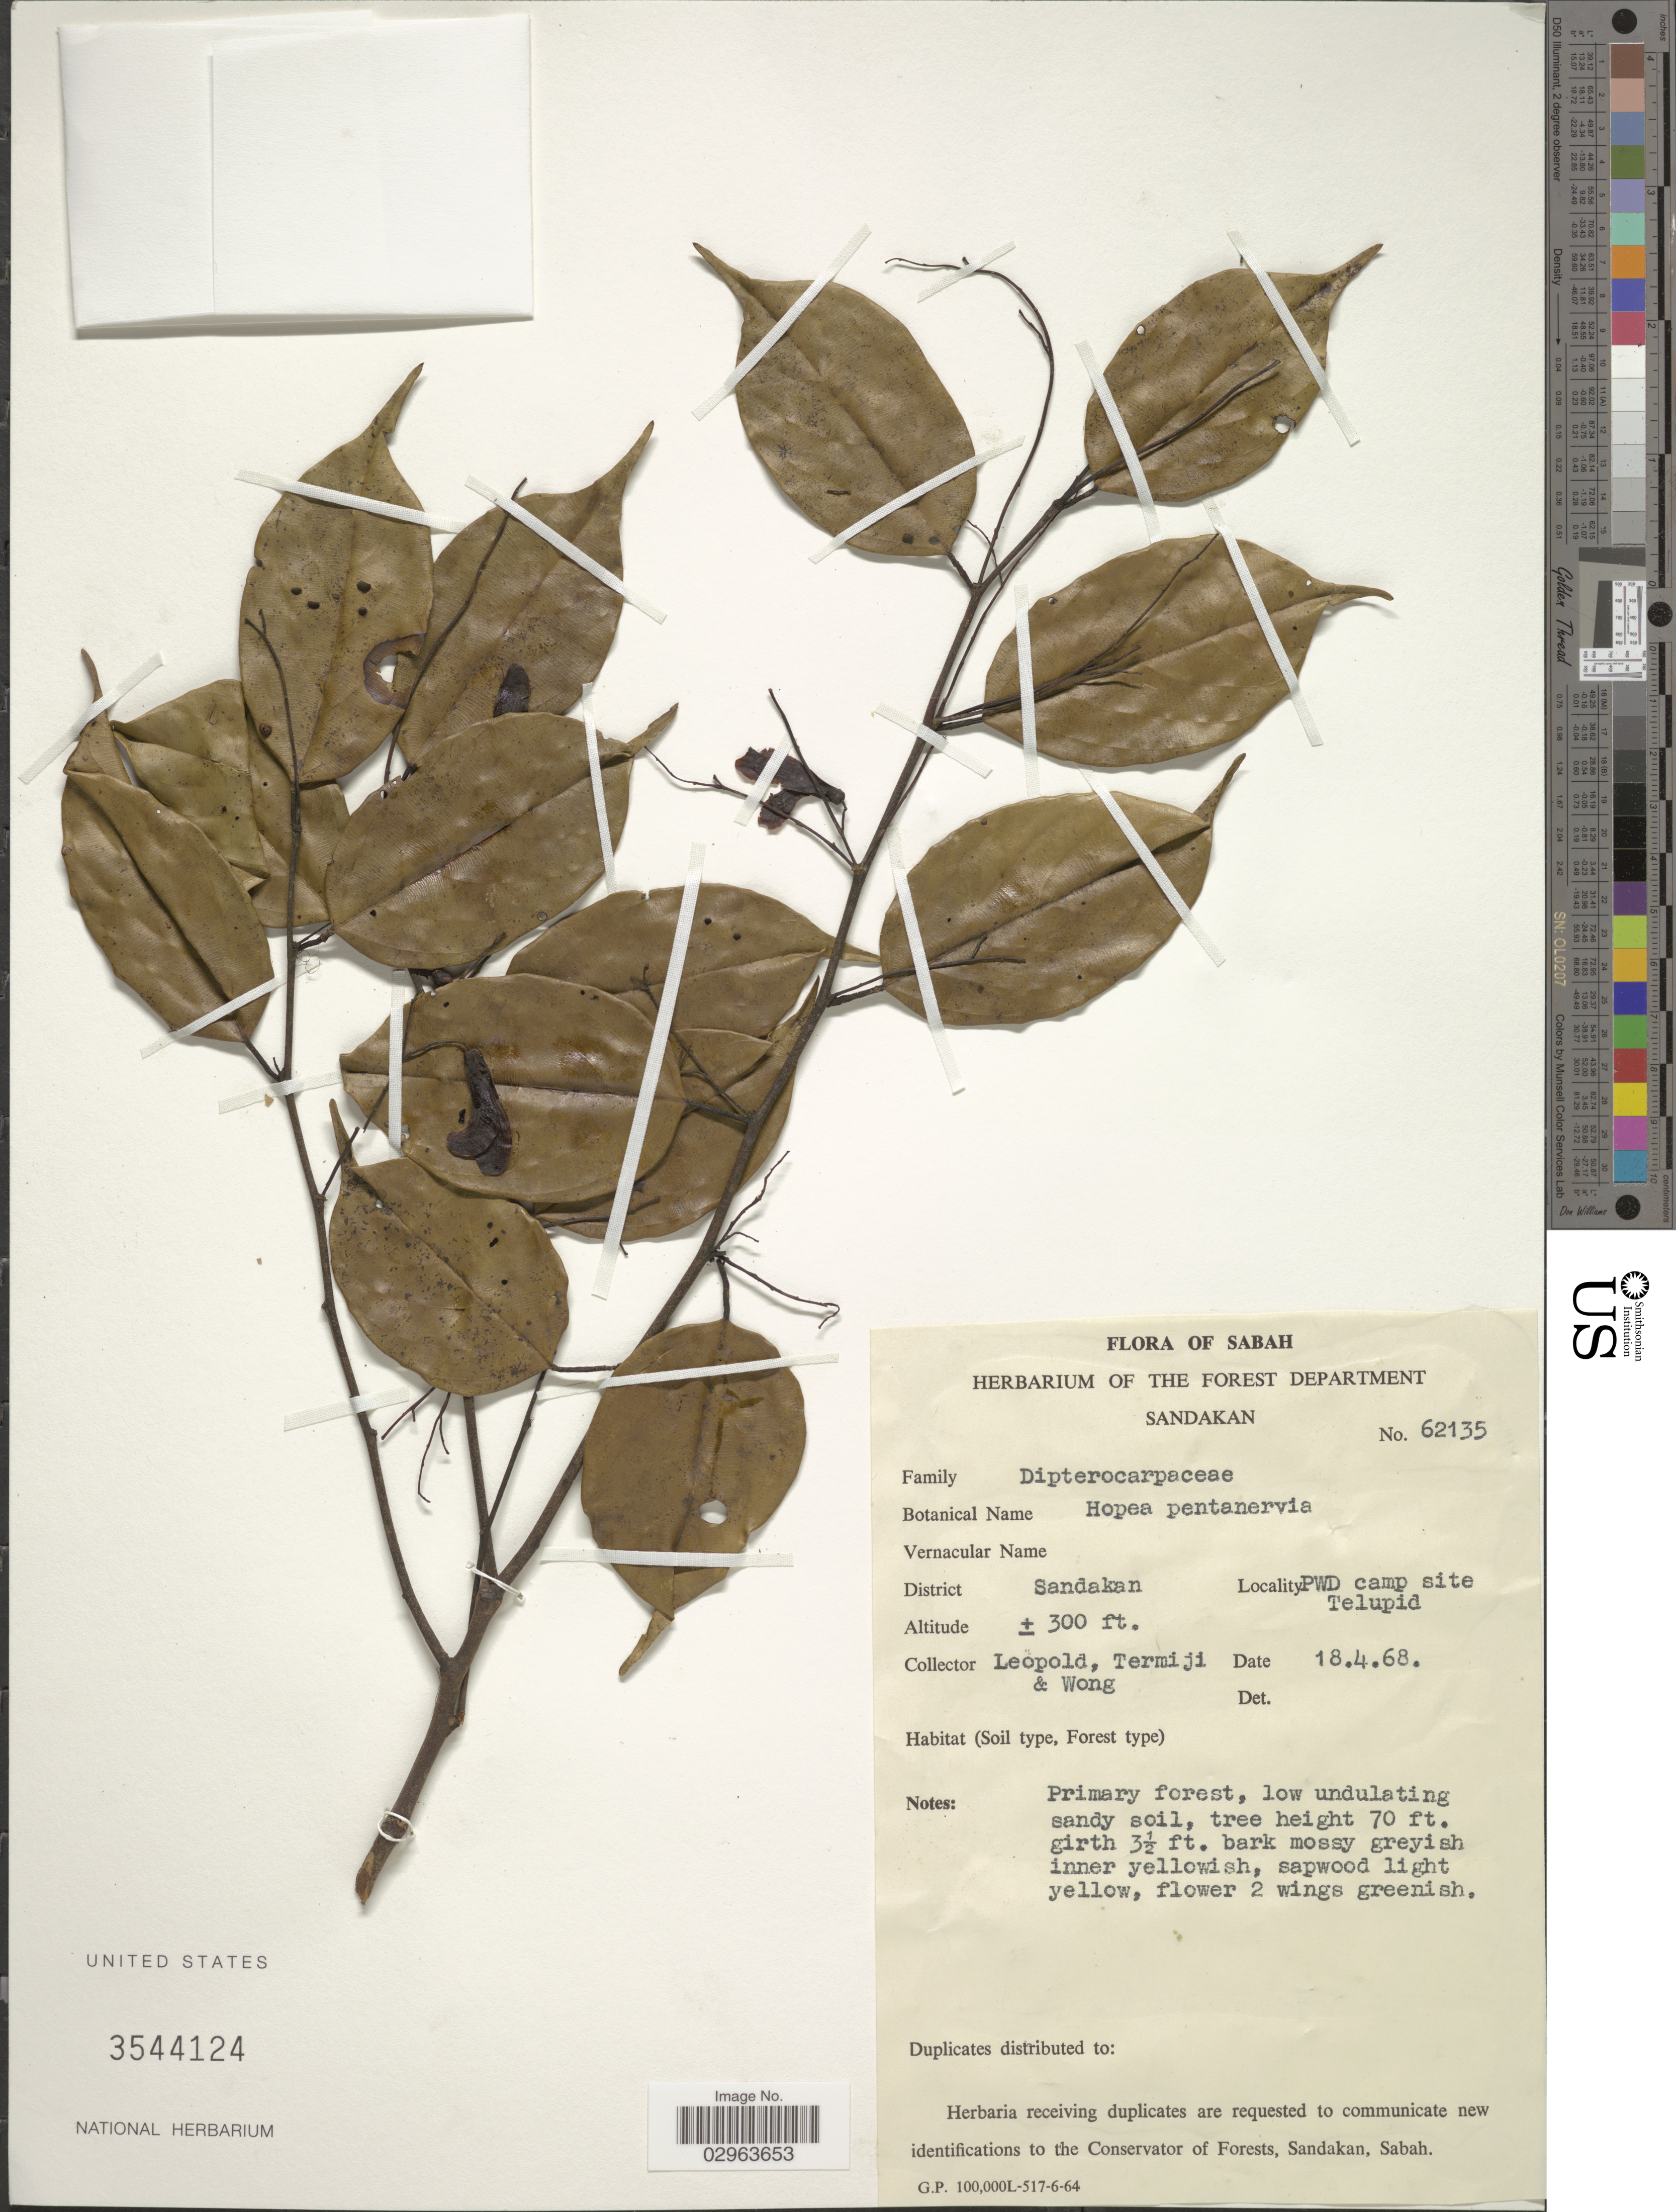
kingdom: Plantae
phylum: Tracheophyta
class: Magnoliopsida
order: Malvales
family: Dipterocarpaceae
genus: Hopea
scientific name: Hopea pentanervia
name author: Symington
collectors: -. Leopold, Termiji, -- & -. Wong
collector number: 62135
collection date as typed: Transcribed d/m/y: 18/4/68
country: Malaysia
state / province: Sabah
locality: District Sandakan. PWD camp site Telupid.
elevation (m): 91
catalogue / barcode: US 3544124